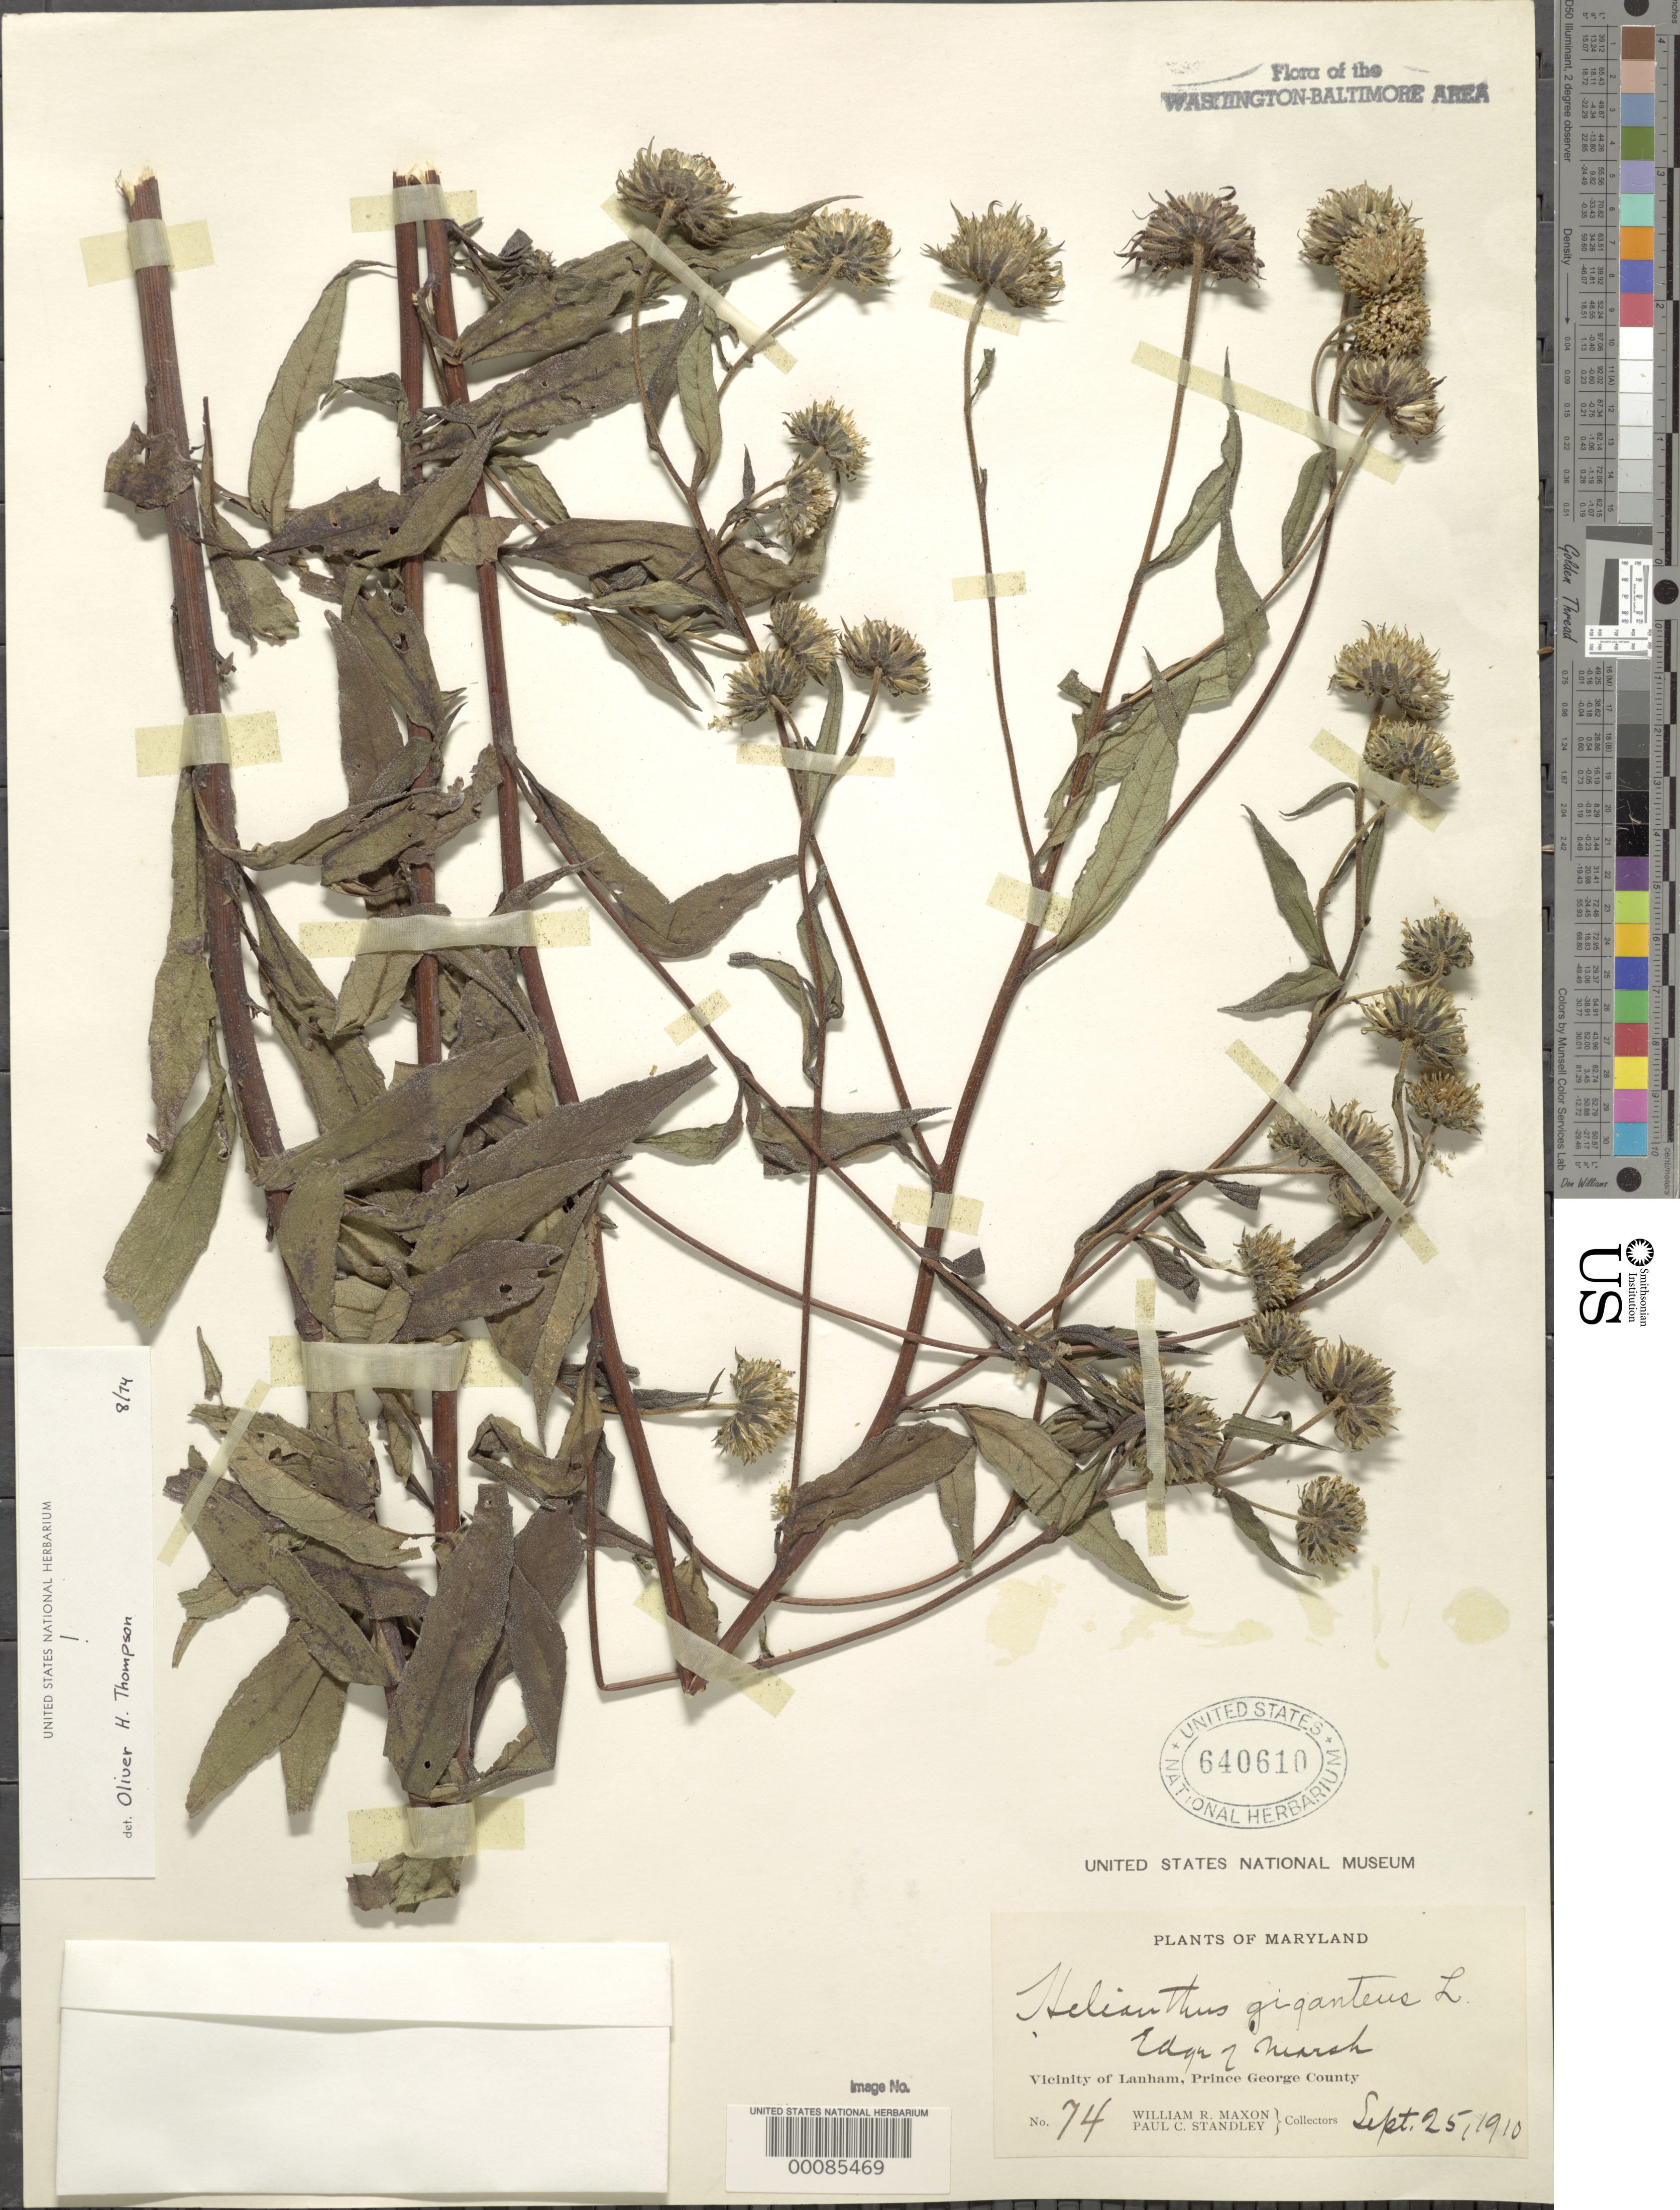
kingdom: Plantae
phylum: Tracheophyta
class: Magnoliopsida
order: Asterales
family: Asteraceae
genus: Helianthus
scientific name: Helianthus giganteus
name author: L.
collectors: W. R. Maxon & P. C. Standley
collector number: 74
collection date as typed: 25 Sep 1910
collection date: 1910-09-25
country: United States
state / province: Maryland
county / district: Prince George's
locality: Lanham vicinity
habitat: Marsh edge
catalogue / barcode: US 640610